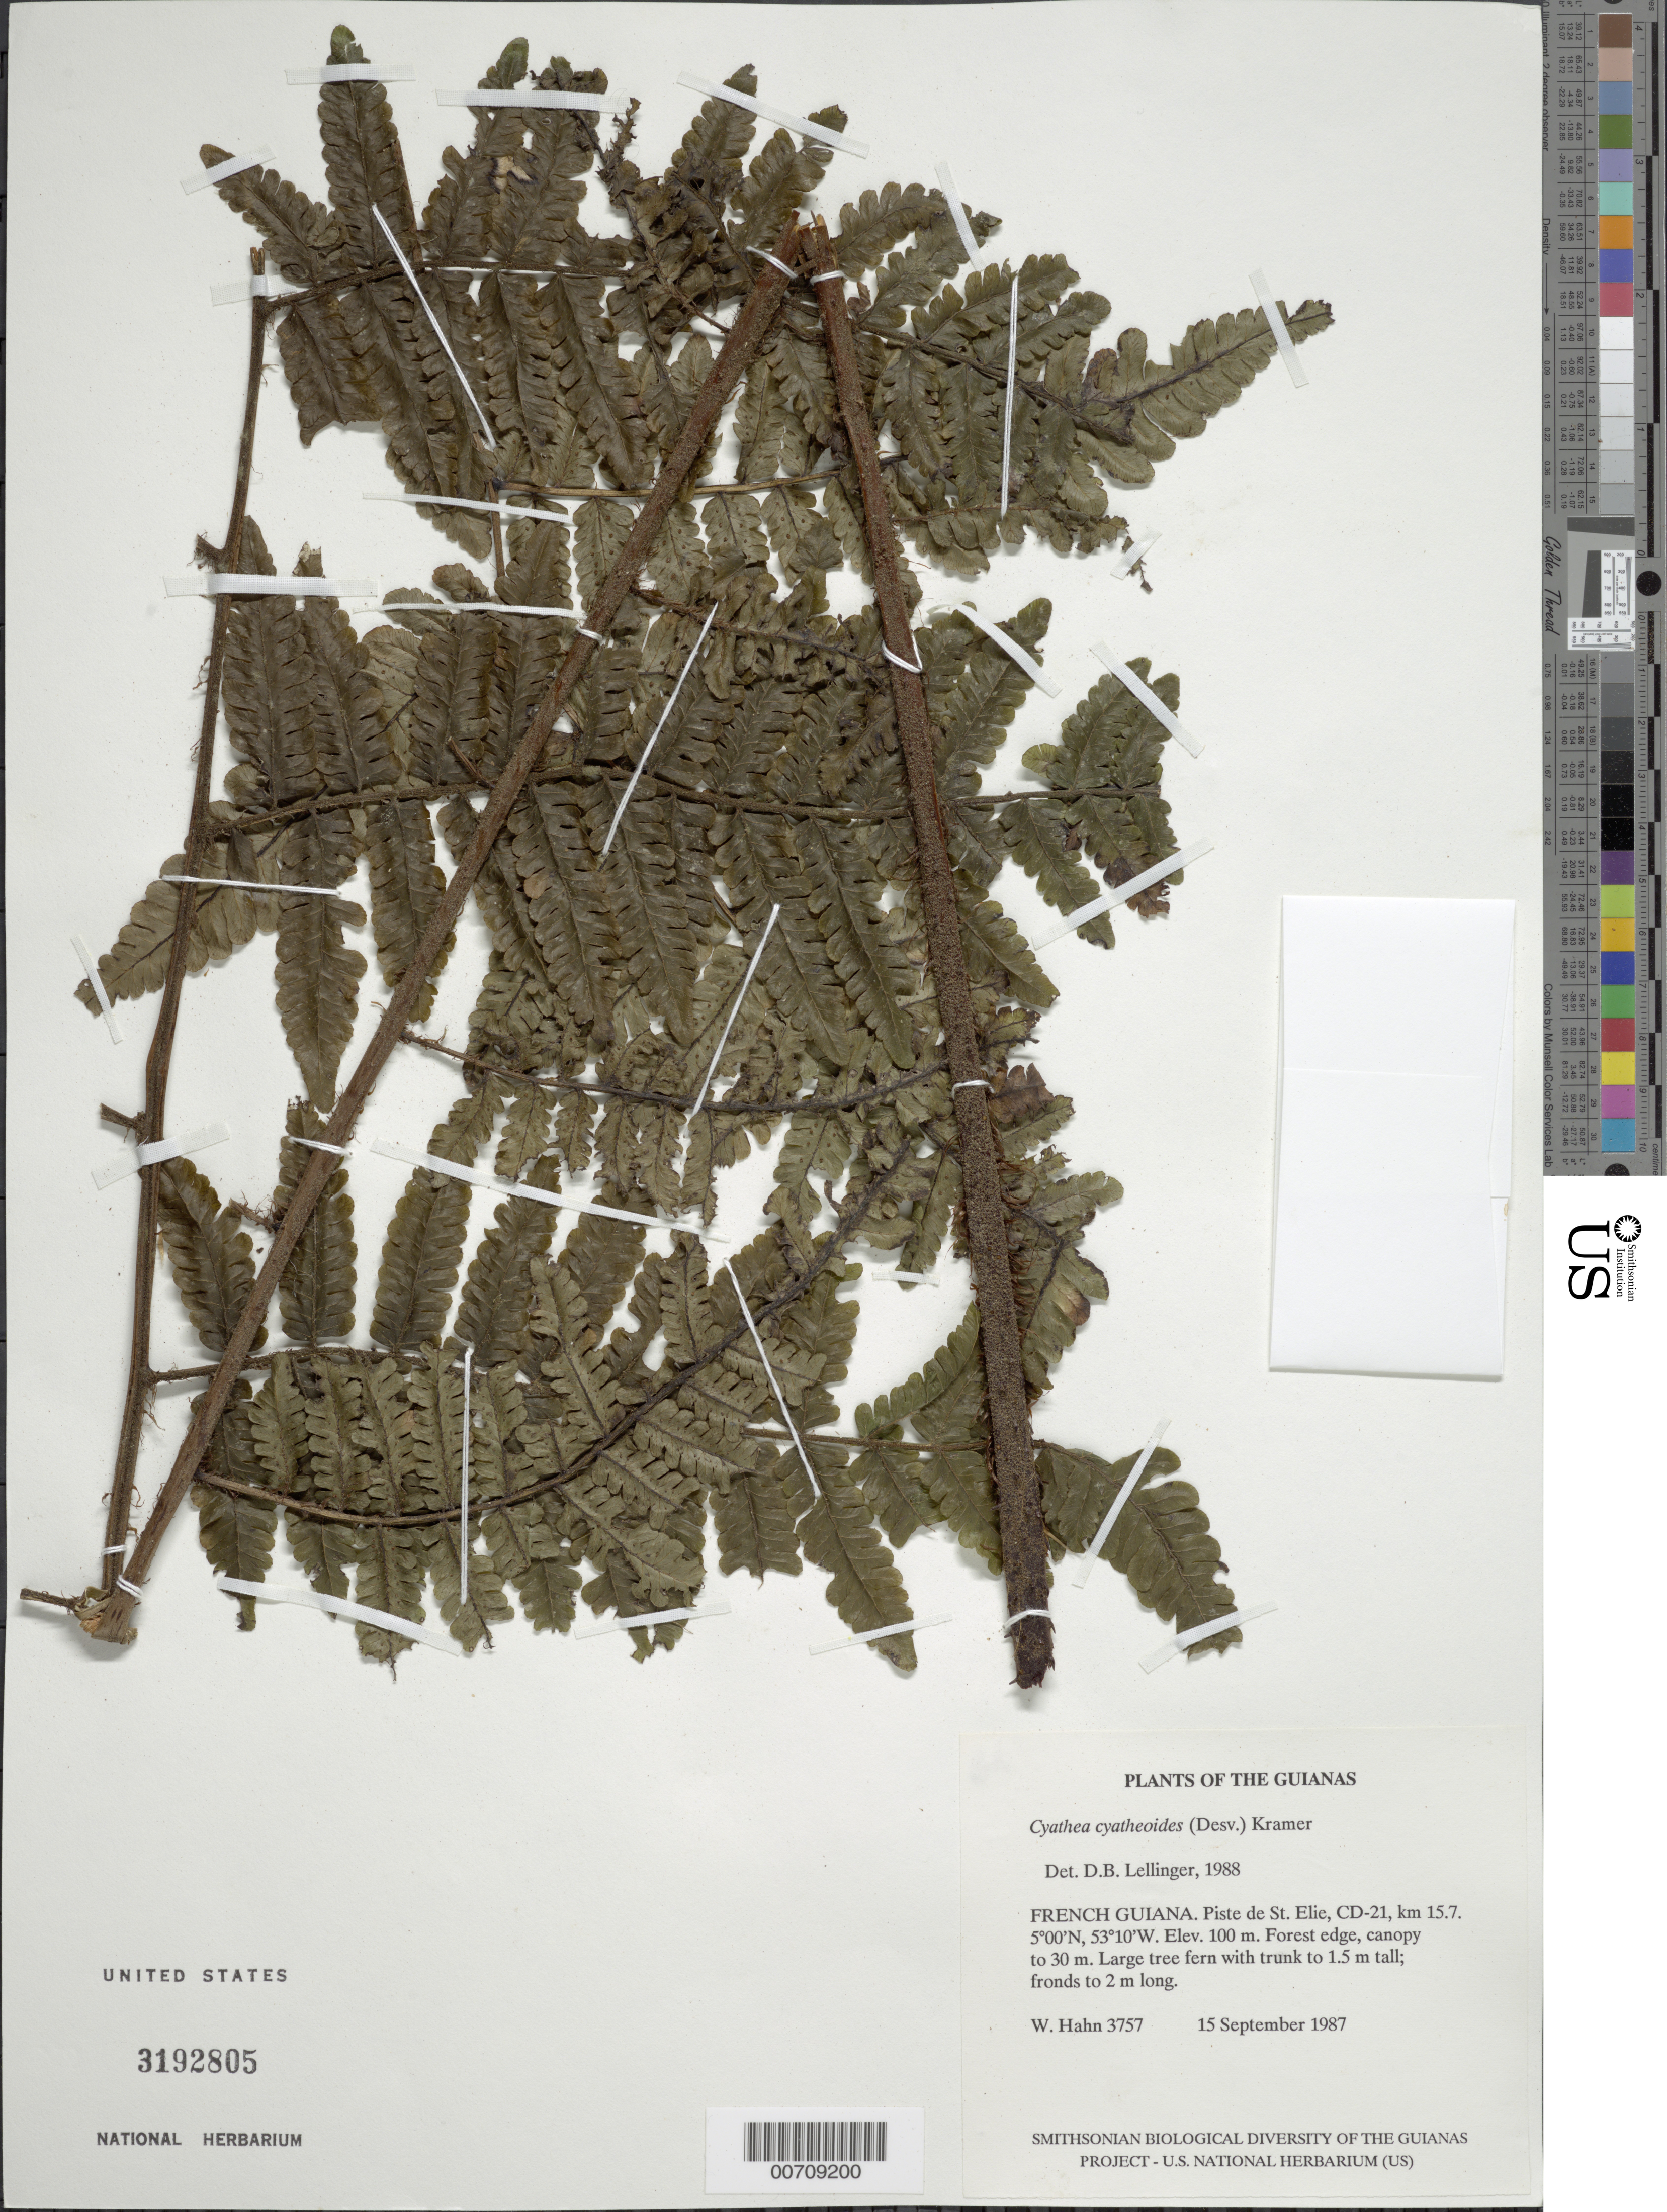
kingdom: Plantae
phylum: Tracheophyta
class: Polypodiopsida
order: Cyatheales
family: Cyatheaceae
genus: Cyathea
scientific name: Cyathea cyatheoides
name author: (Desv.) K.U. Kramer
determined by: Lellinger, David B., (BOT), Smithsonian Institution - National Museum of Natural History (UNITED STATES)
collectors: W. Hahn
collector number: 3757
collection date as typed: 15 September 1987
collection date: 1987-09-15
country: French Guiana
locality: Piste de St. Elie, CD-21, km 15.7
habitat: Forest edge, canopy to 30 m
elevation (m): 100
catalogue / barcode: US 3192805